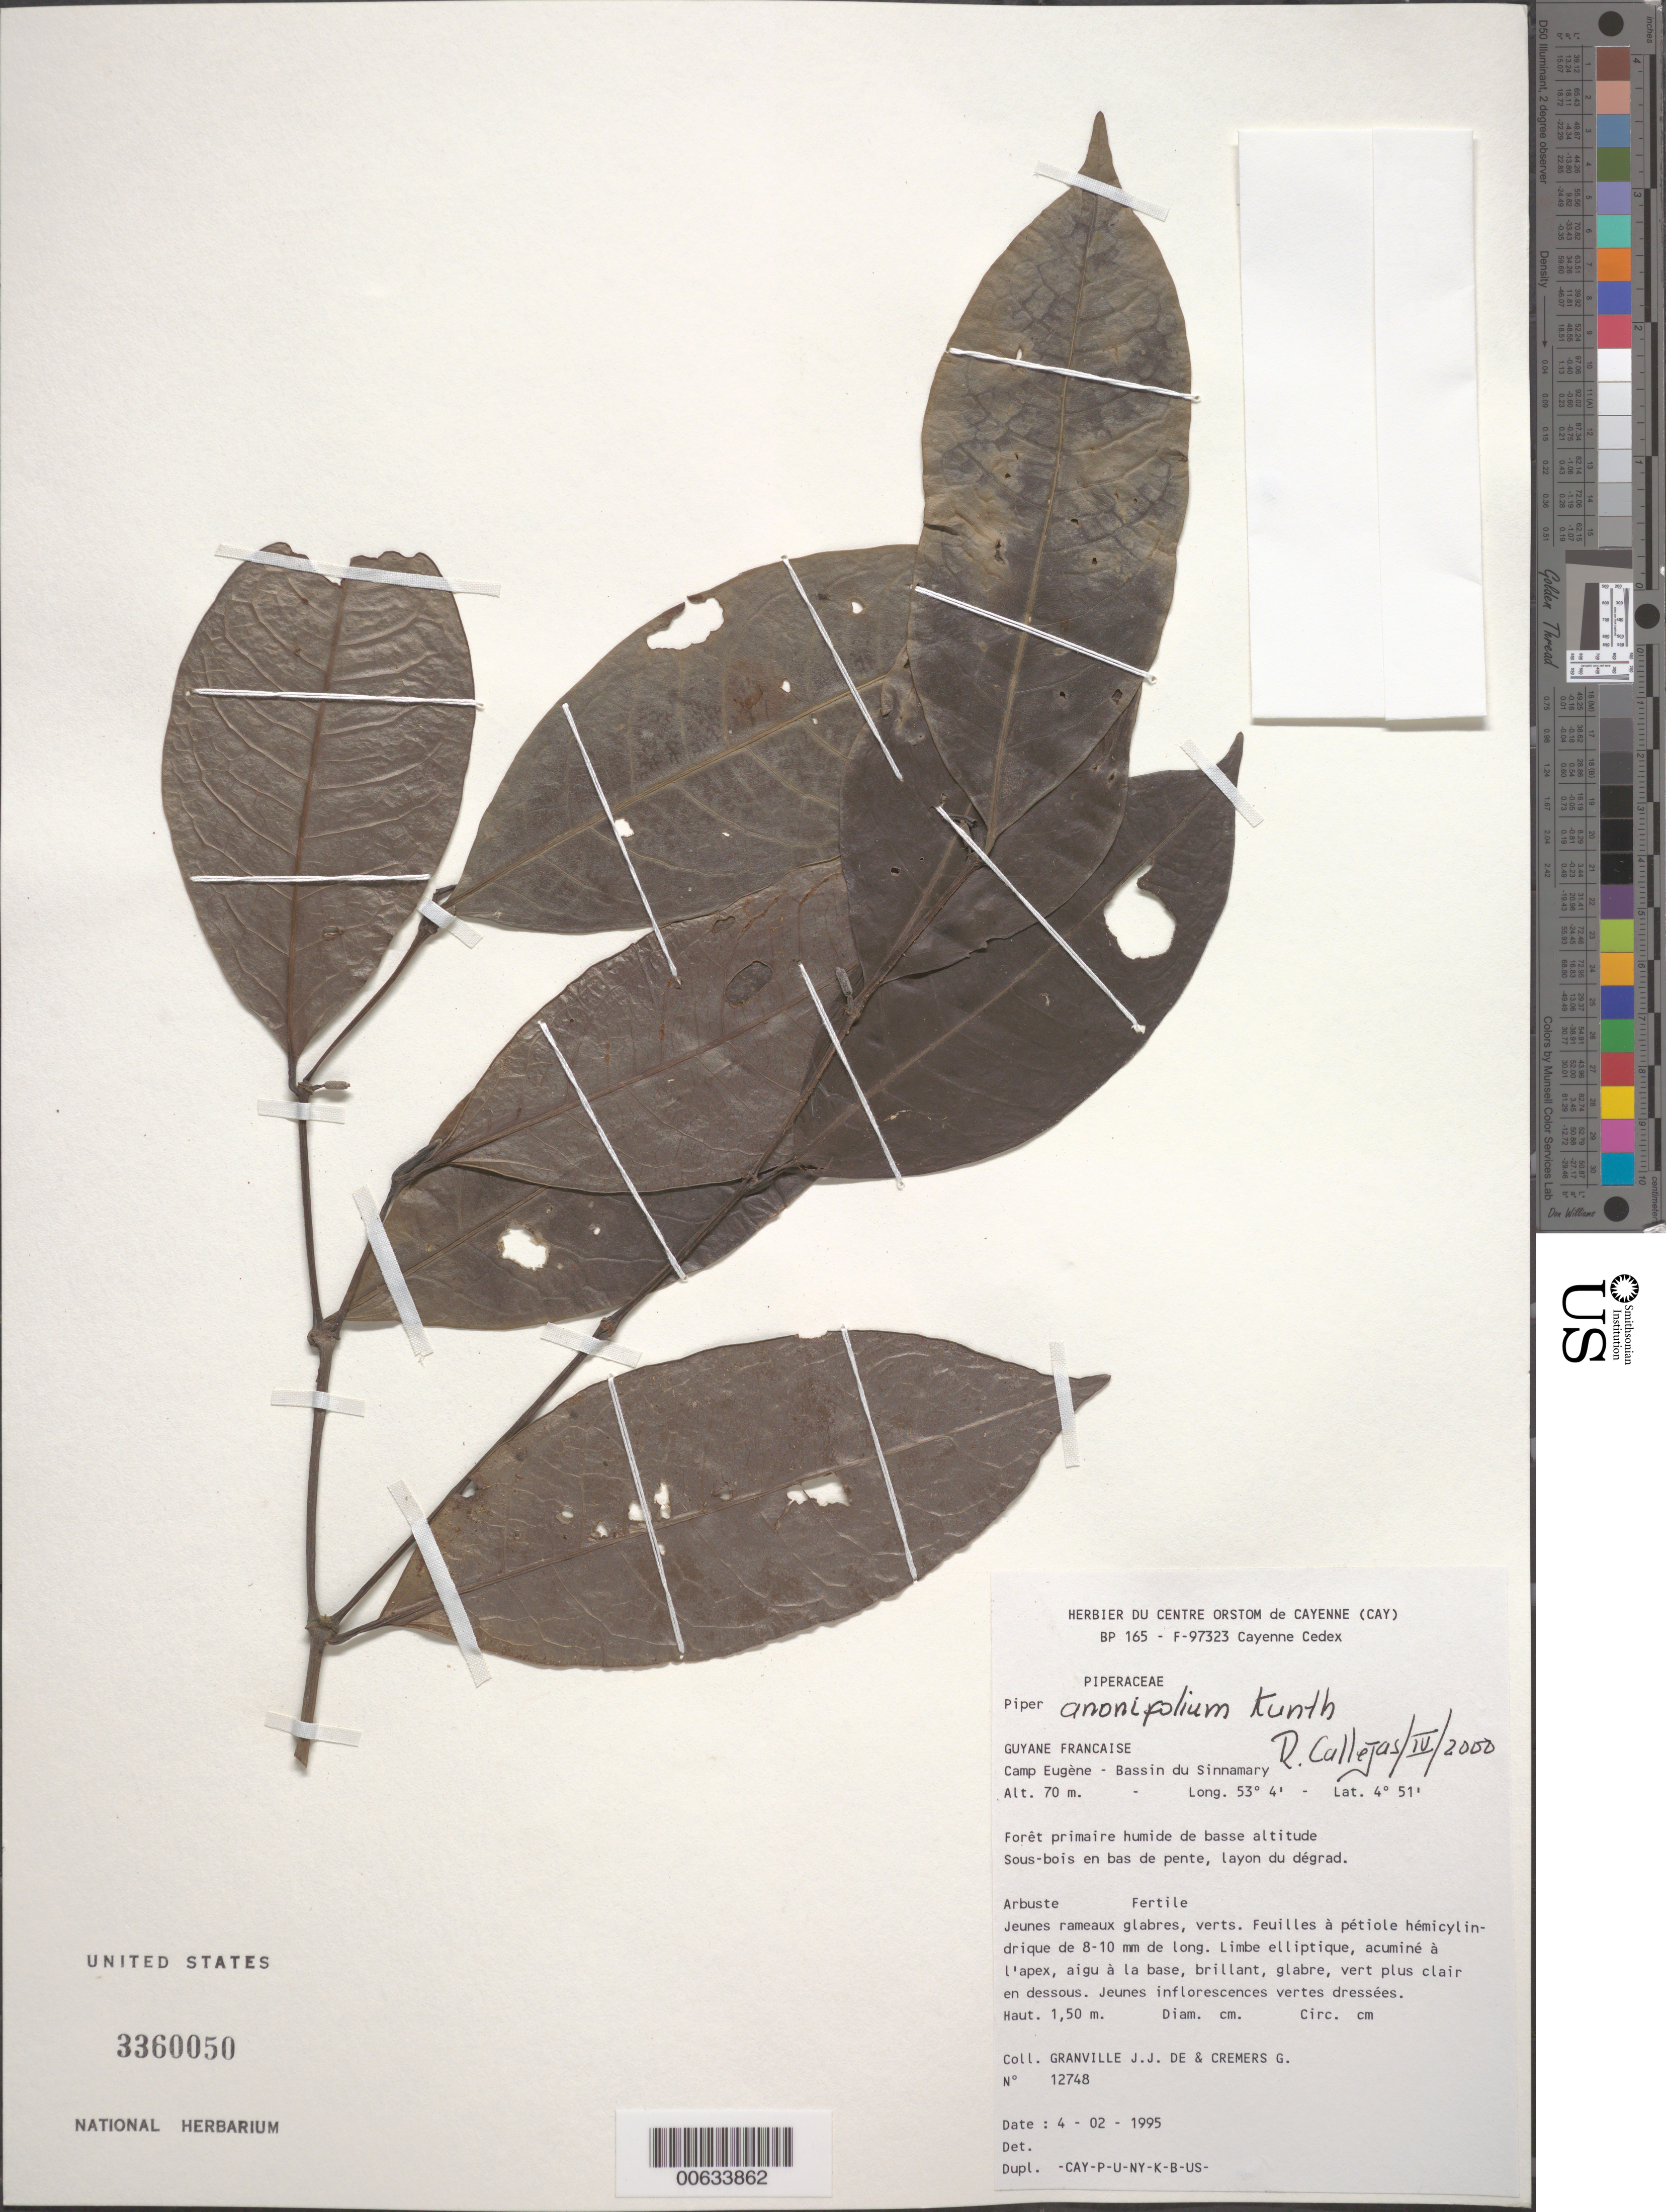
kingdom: Plantae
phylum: Tracheophyta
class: Magnoliopsida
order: Piperales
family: Piperaceae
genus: Piper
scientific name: Piper anonifolium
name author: (Kunth) C. DC.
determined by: Callejas, Ricardo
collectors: J.-J. de Granville & G. Cremers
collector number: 12748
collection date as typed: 4-Feb-95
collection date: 1995-02-04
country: French Guiana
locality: Camp Eugène, Bassin du Sinnamary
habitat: Forêt primaire humide de basse altitude. Sous-bois en bas de pente, layon du degrad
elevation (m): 70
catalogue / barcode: US 3360050